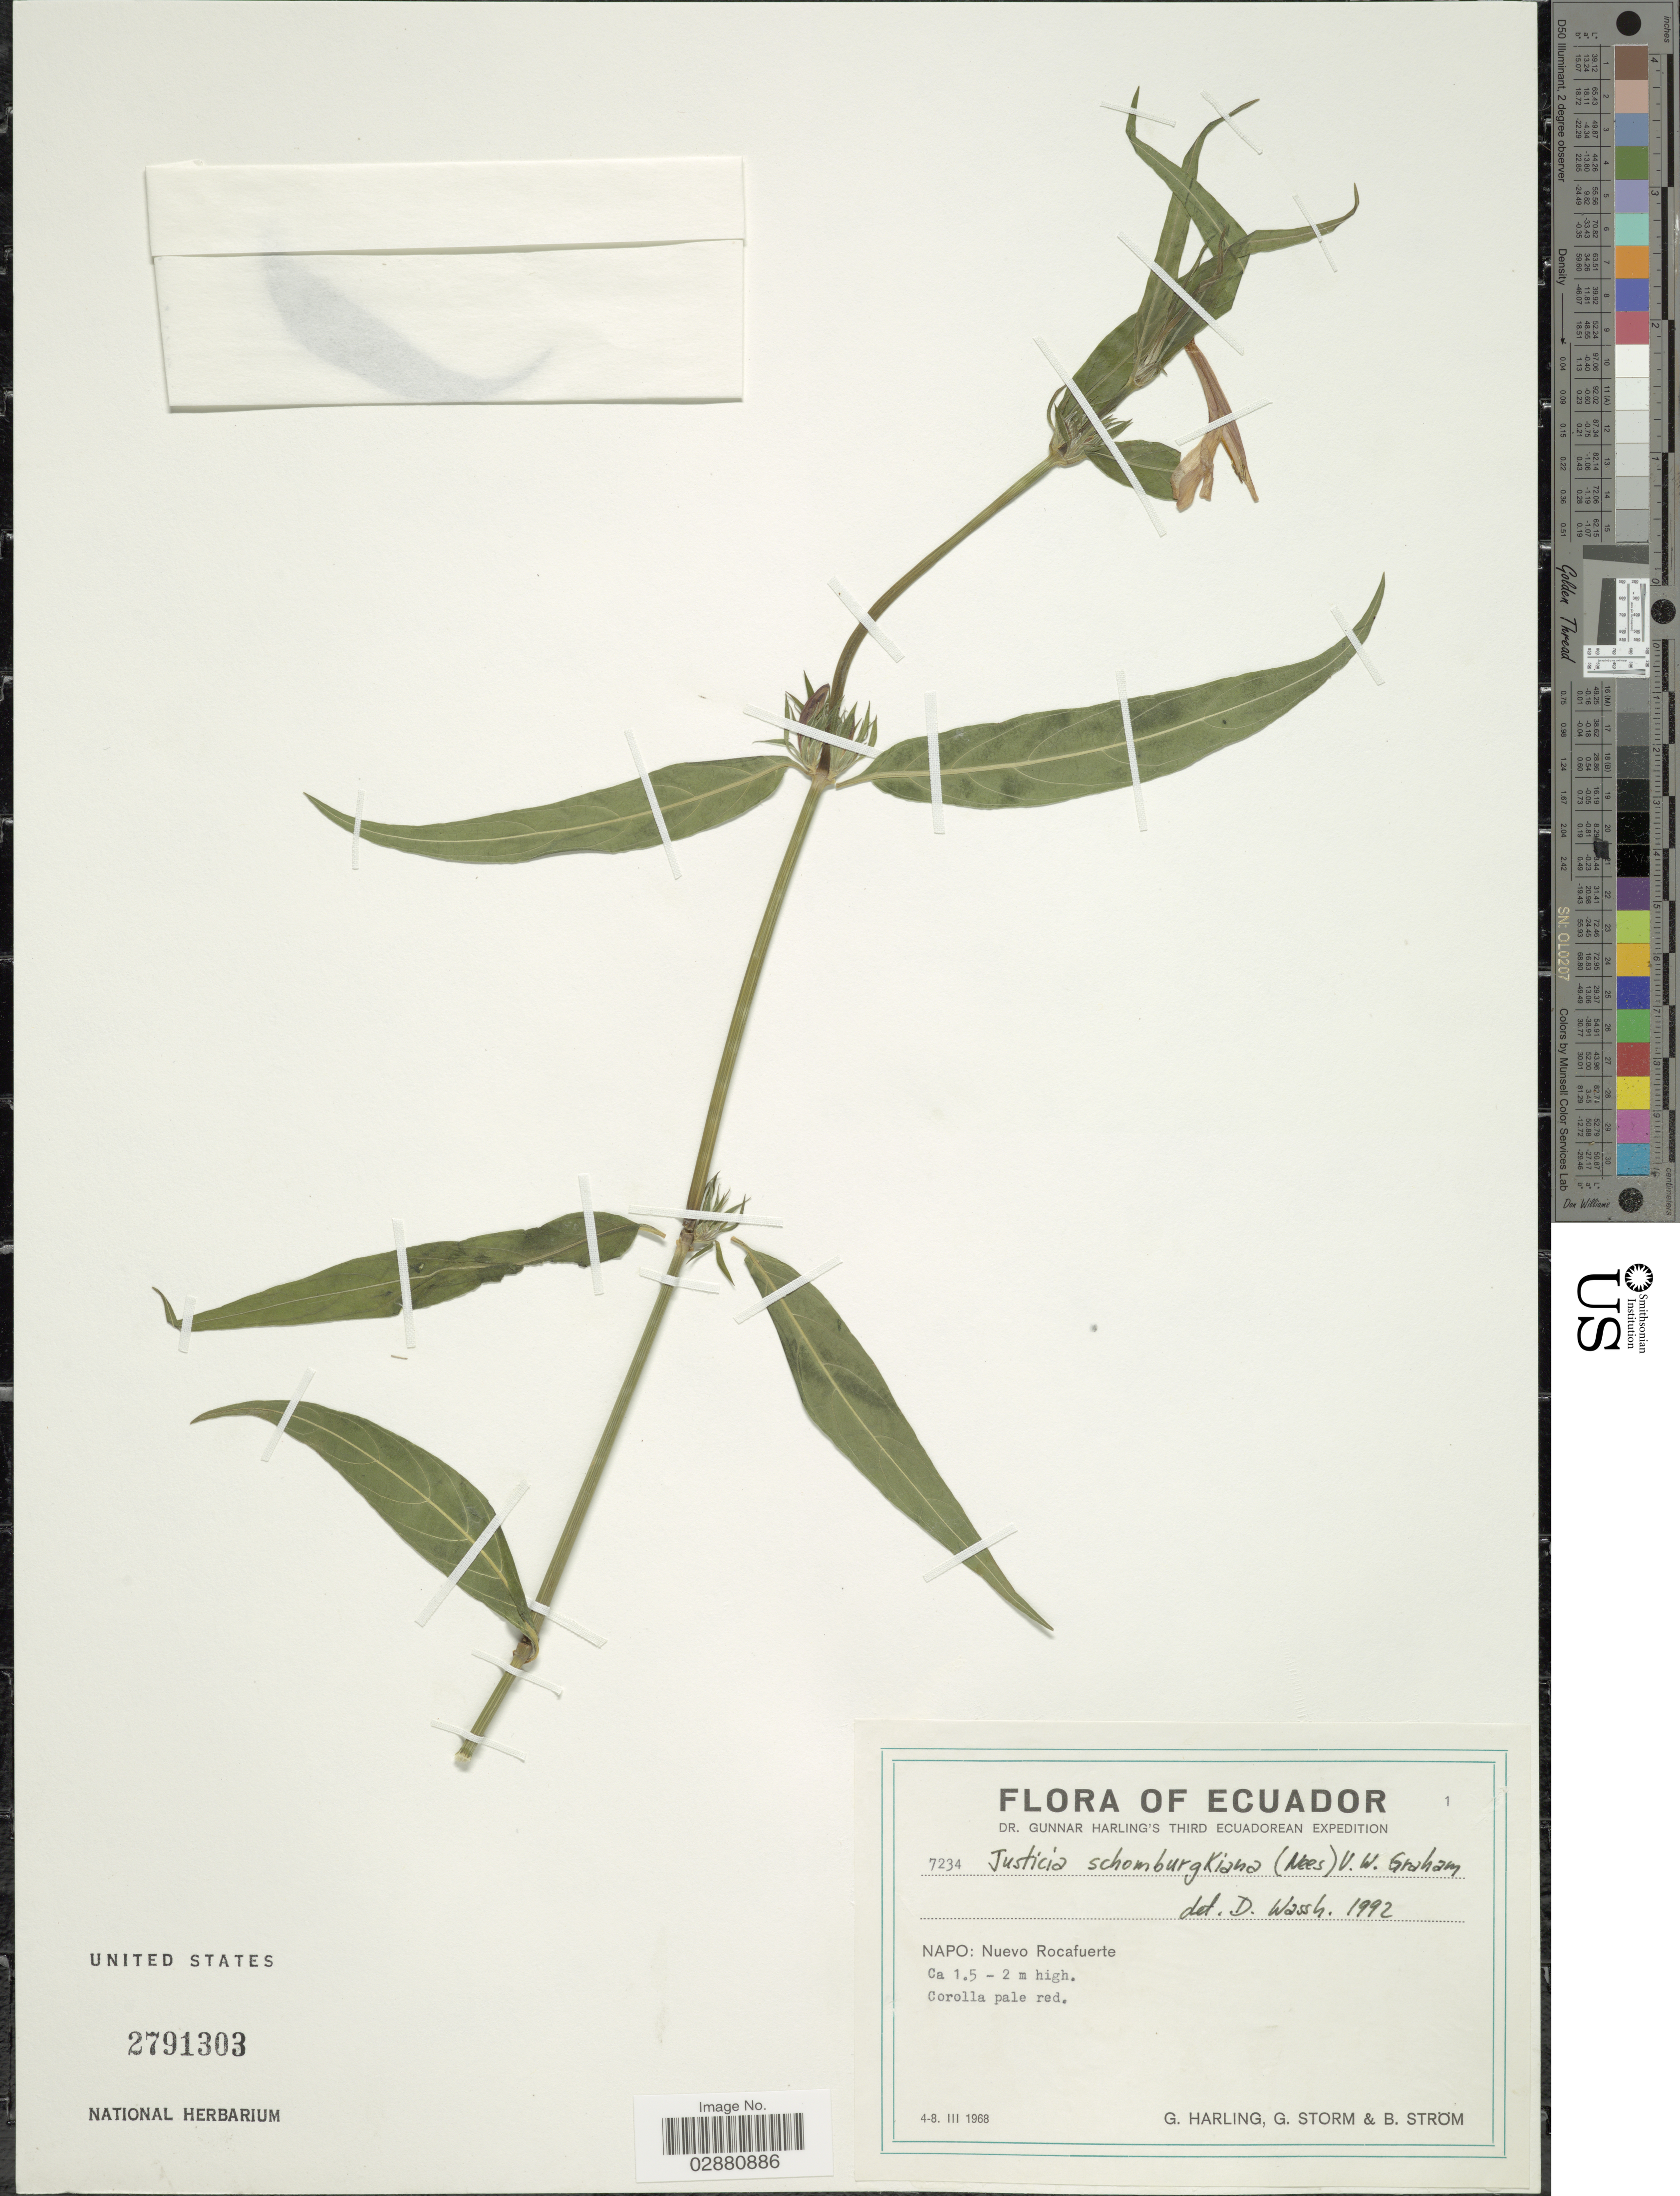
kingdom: Plantae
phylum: Tracheophyta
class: Magnoliopsida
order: Lamiales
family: Acanthaceae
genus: Justicia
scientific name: Justicia sphaerosperma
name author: Vahl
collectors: G. Harling, G. Storm & B. Ström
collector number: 7234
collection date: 1968-03-04/1968-03-08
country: Ecuador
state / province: Napo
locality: Nuevo Rocafuerte.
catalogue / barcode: US 2791303